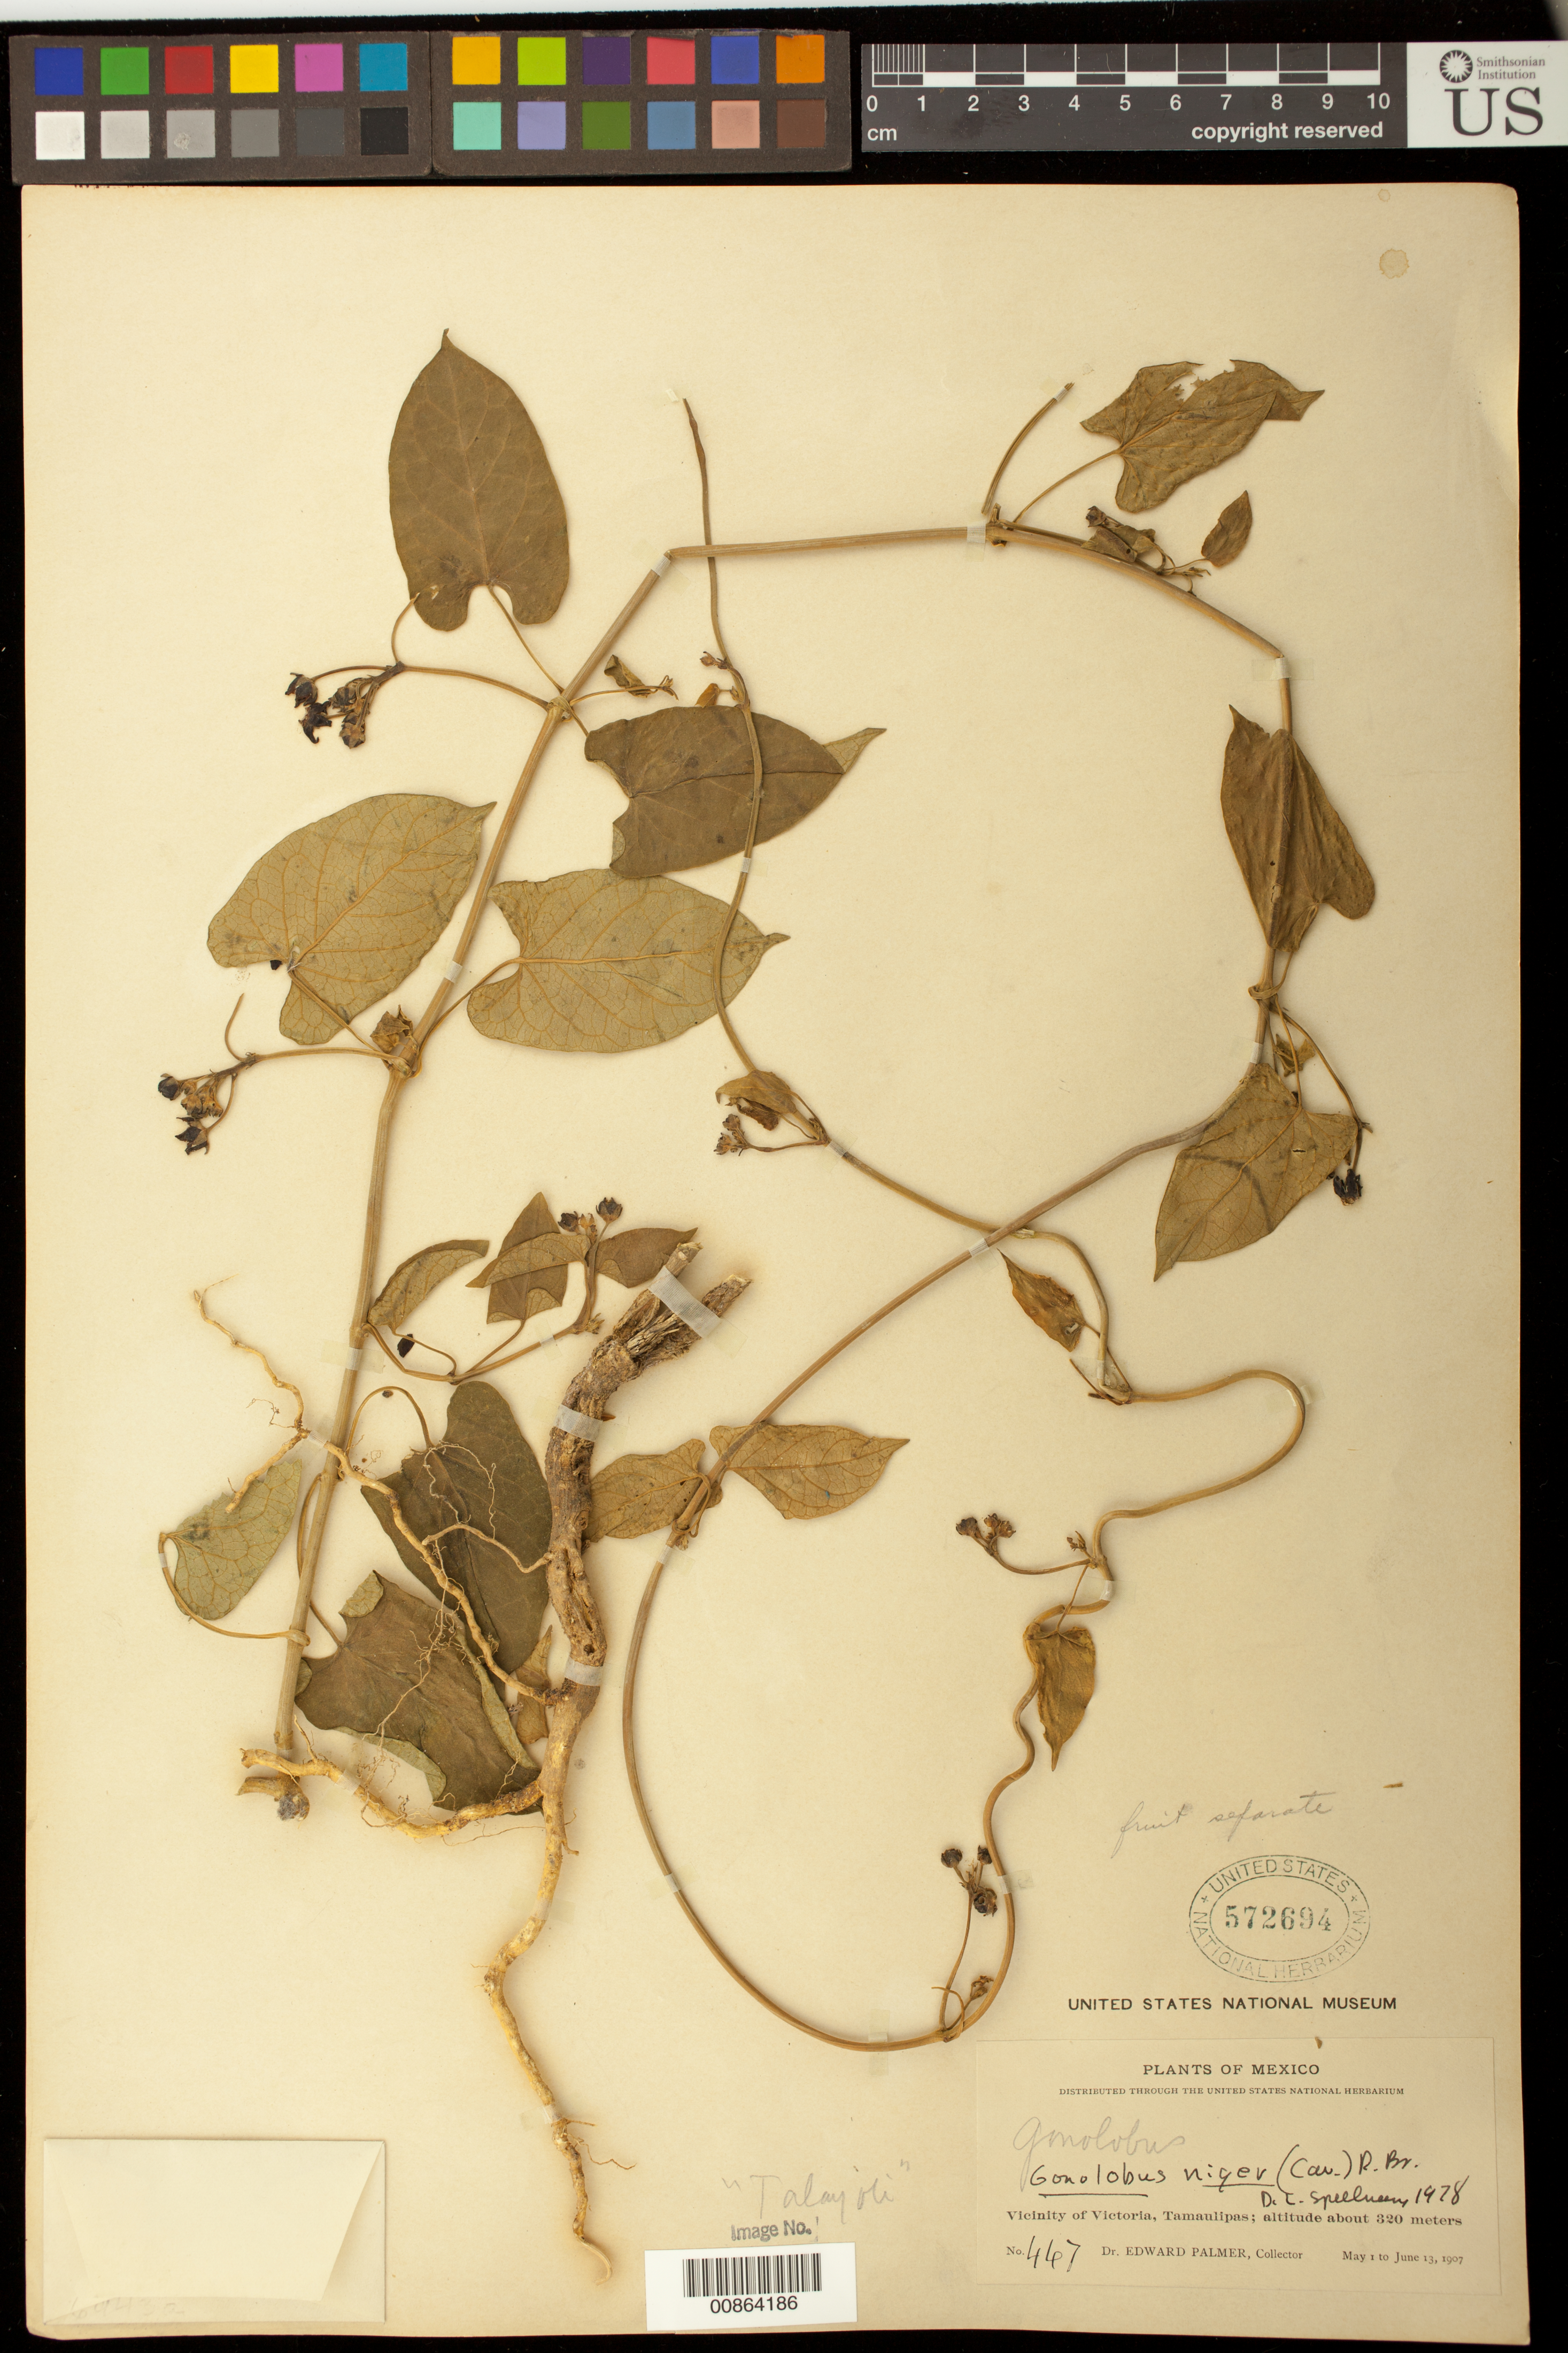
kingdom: Plantae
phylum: Tracheophyta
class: Magnoliopsida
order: Gentianales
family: Apocynaceae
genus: Gonolobus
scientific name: Gonolobus niger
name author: (Cav.) R. Br. ex Schult.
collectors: E. Palmer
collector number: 467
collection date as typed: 01 May 1907 to 13 Jun 1907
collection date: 1907-05-01/1907-06-13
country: Mexico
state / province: Tamaulipas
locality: Vicinity of Victoria.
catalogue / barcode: US 572694